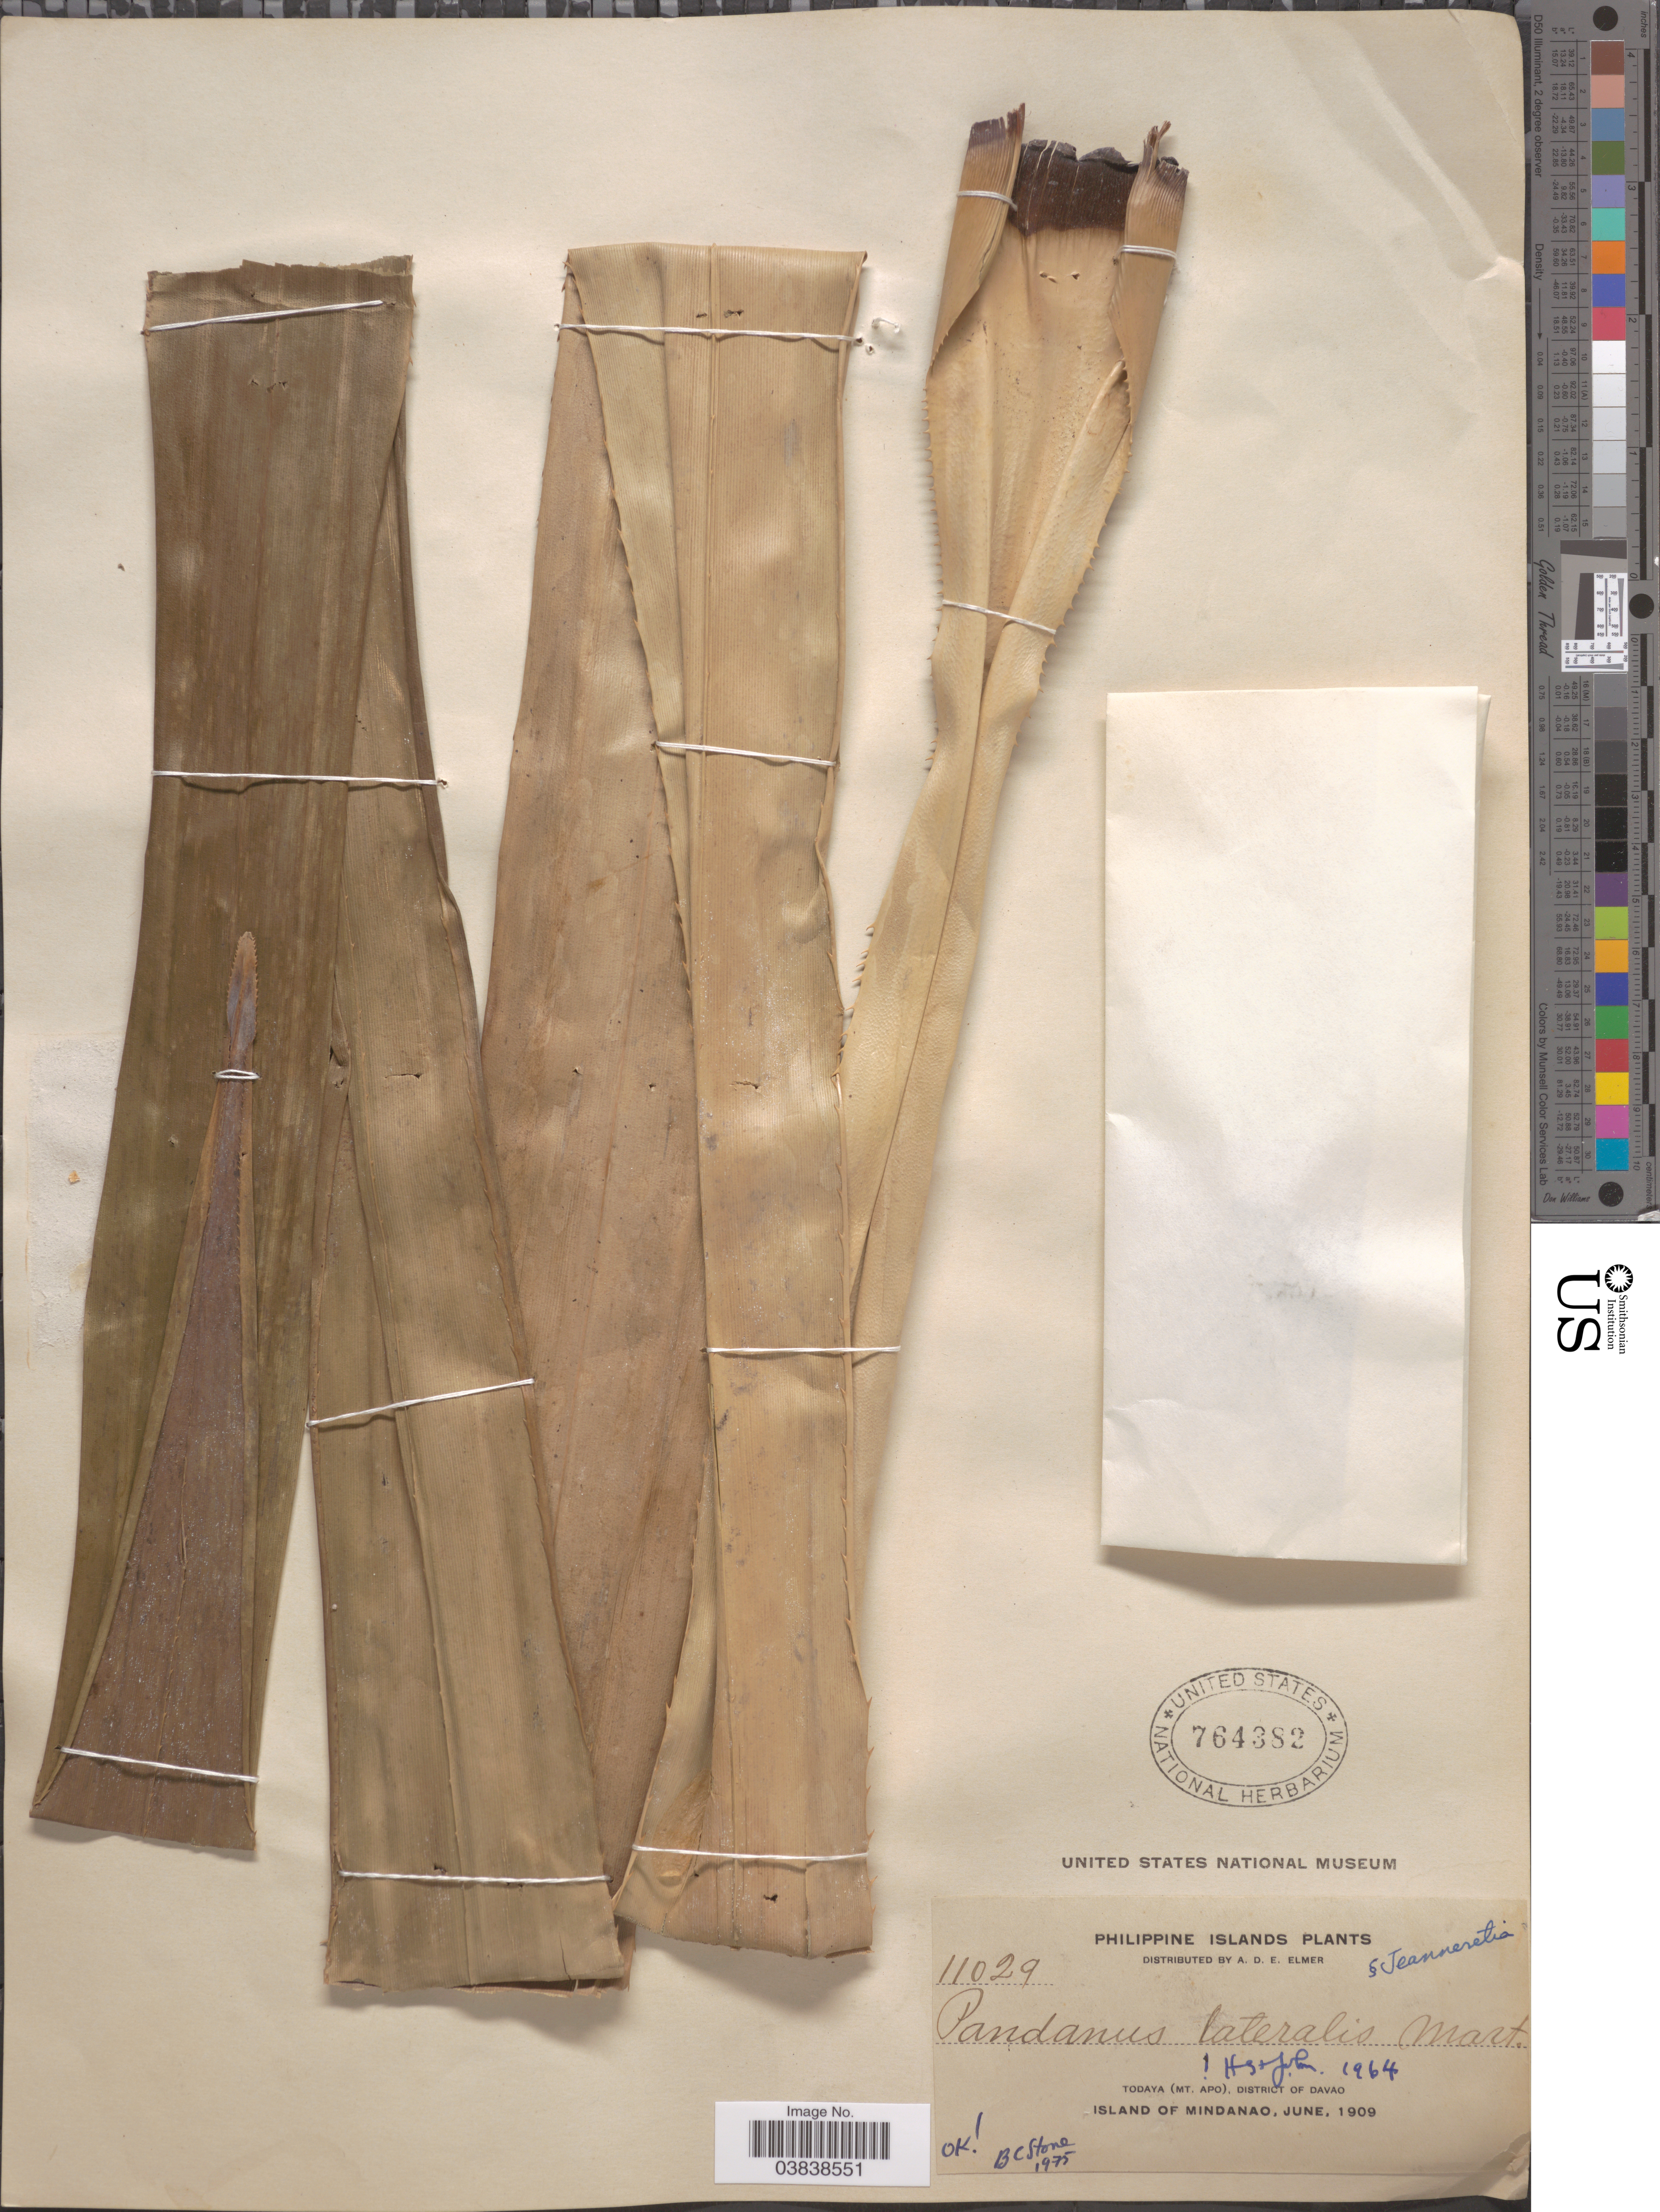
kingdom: Plantae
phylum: Tracheophyta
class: Liliopsida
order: Pandanales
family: Pandanaceae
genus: Pandanus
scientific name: Pandanus lateralis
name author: Martelli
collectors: A. D. E. Elmer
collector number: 11029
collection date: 1909-06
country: Philippines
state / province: Davao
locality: Todaya (Mt. Apo), District of Davao. Island of Mindanao.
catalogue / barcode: US 764382